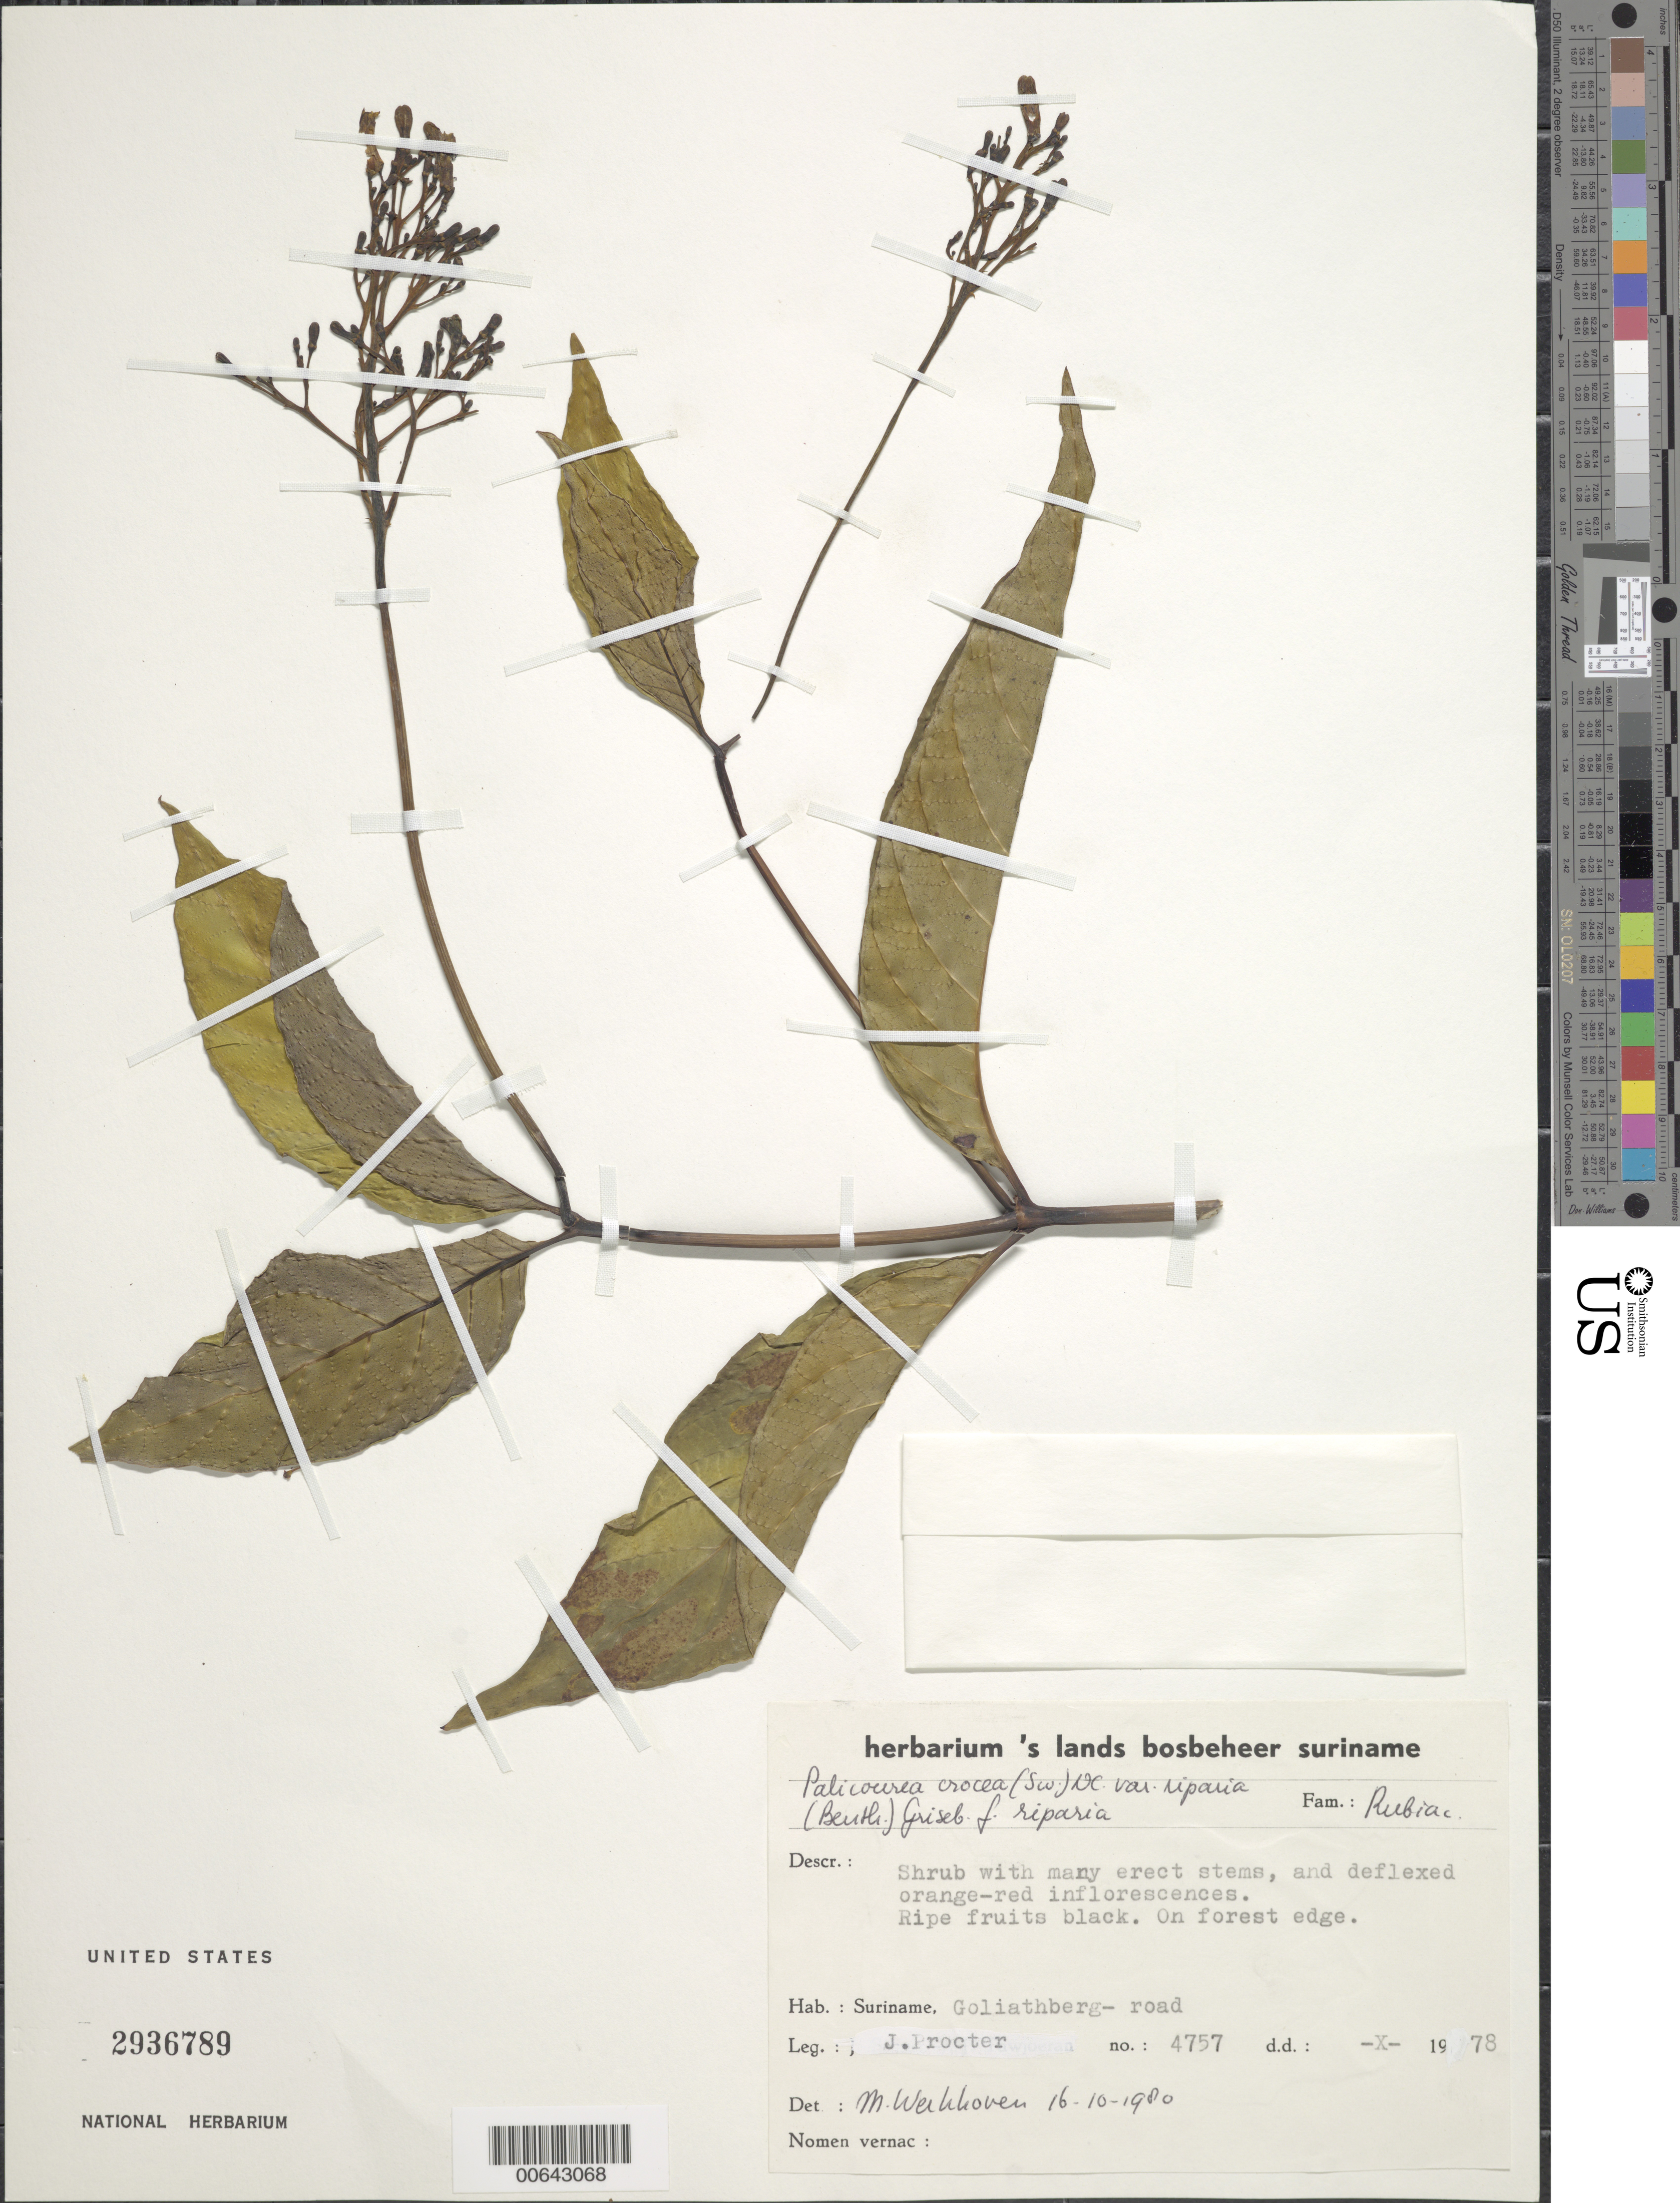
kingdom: Plantae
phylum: Tracheophyta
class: Magnoliopsida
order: Gentianales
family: Rubiaceae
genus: Palicourea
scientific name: Palicourea crocea var. riparia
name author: (Benth.) Griseb.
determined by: Werkhoven, M. C. M.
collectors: J. Procter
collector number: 4757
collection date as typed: Oct-78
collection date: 1978-10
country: Suriname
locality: Goliathberg - road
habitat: Forest edge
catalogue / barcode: US 2936789